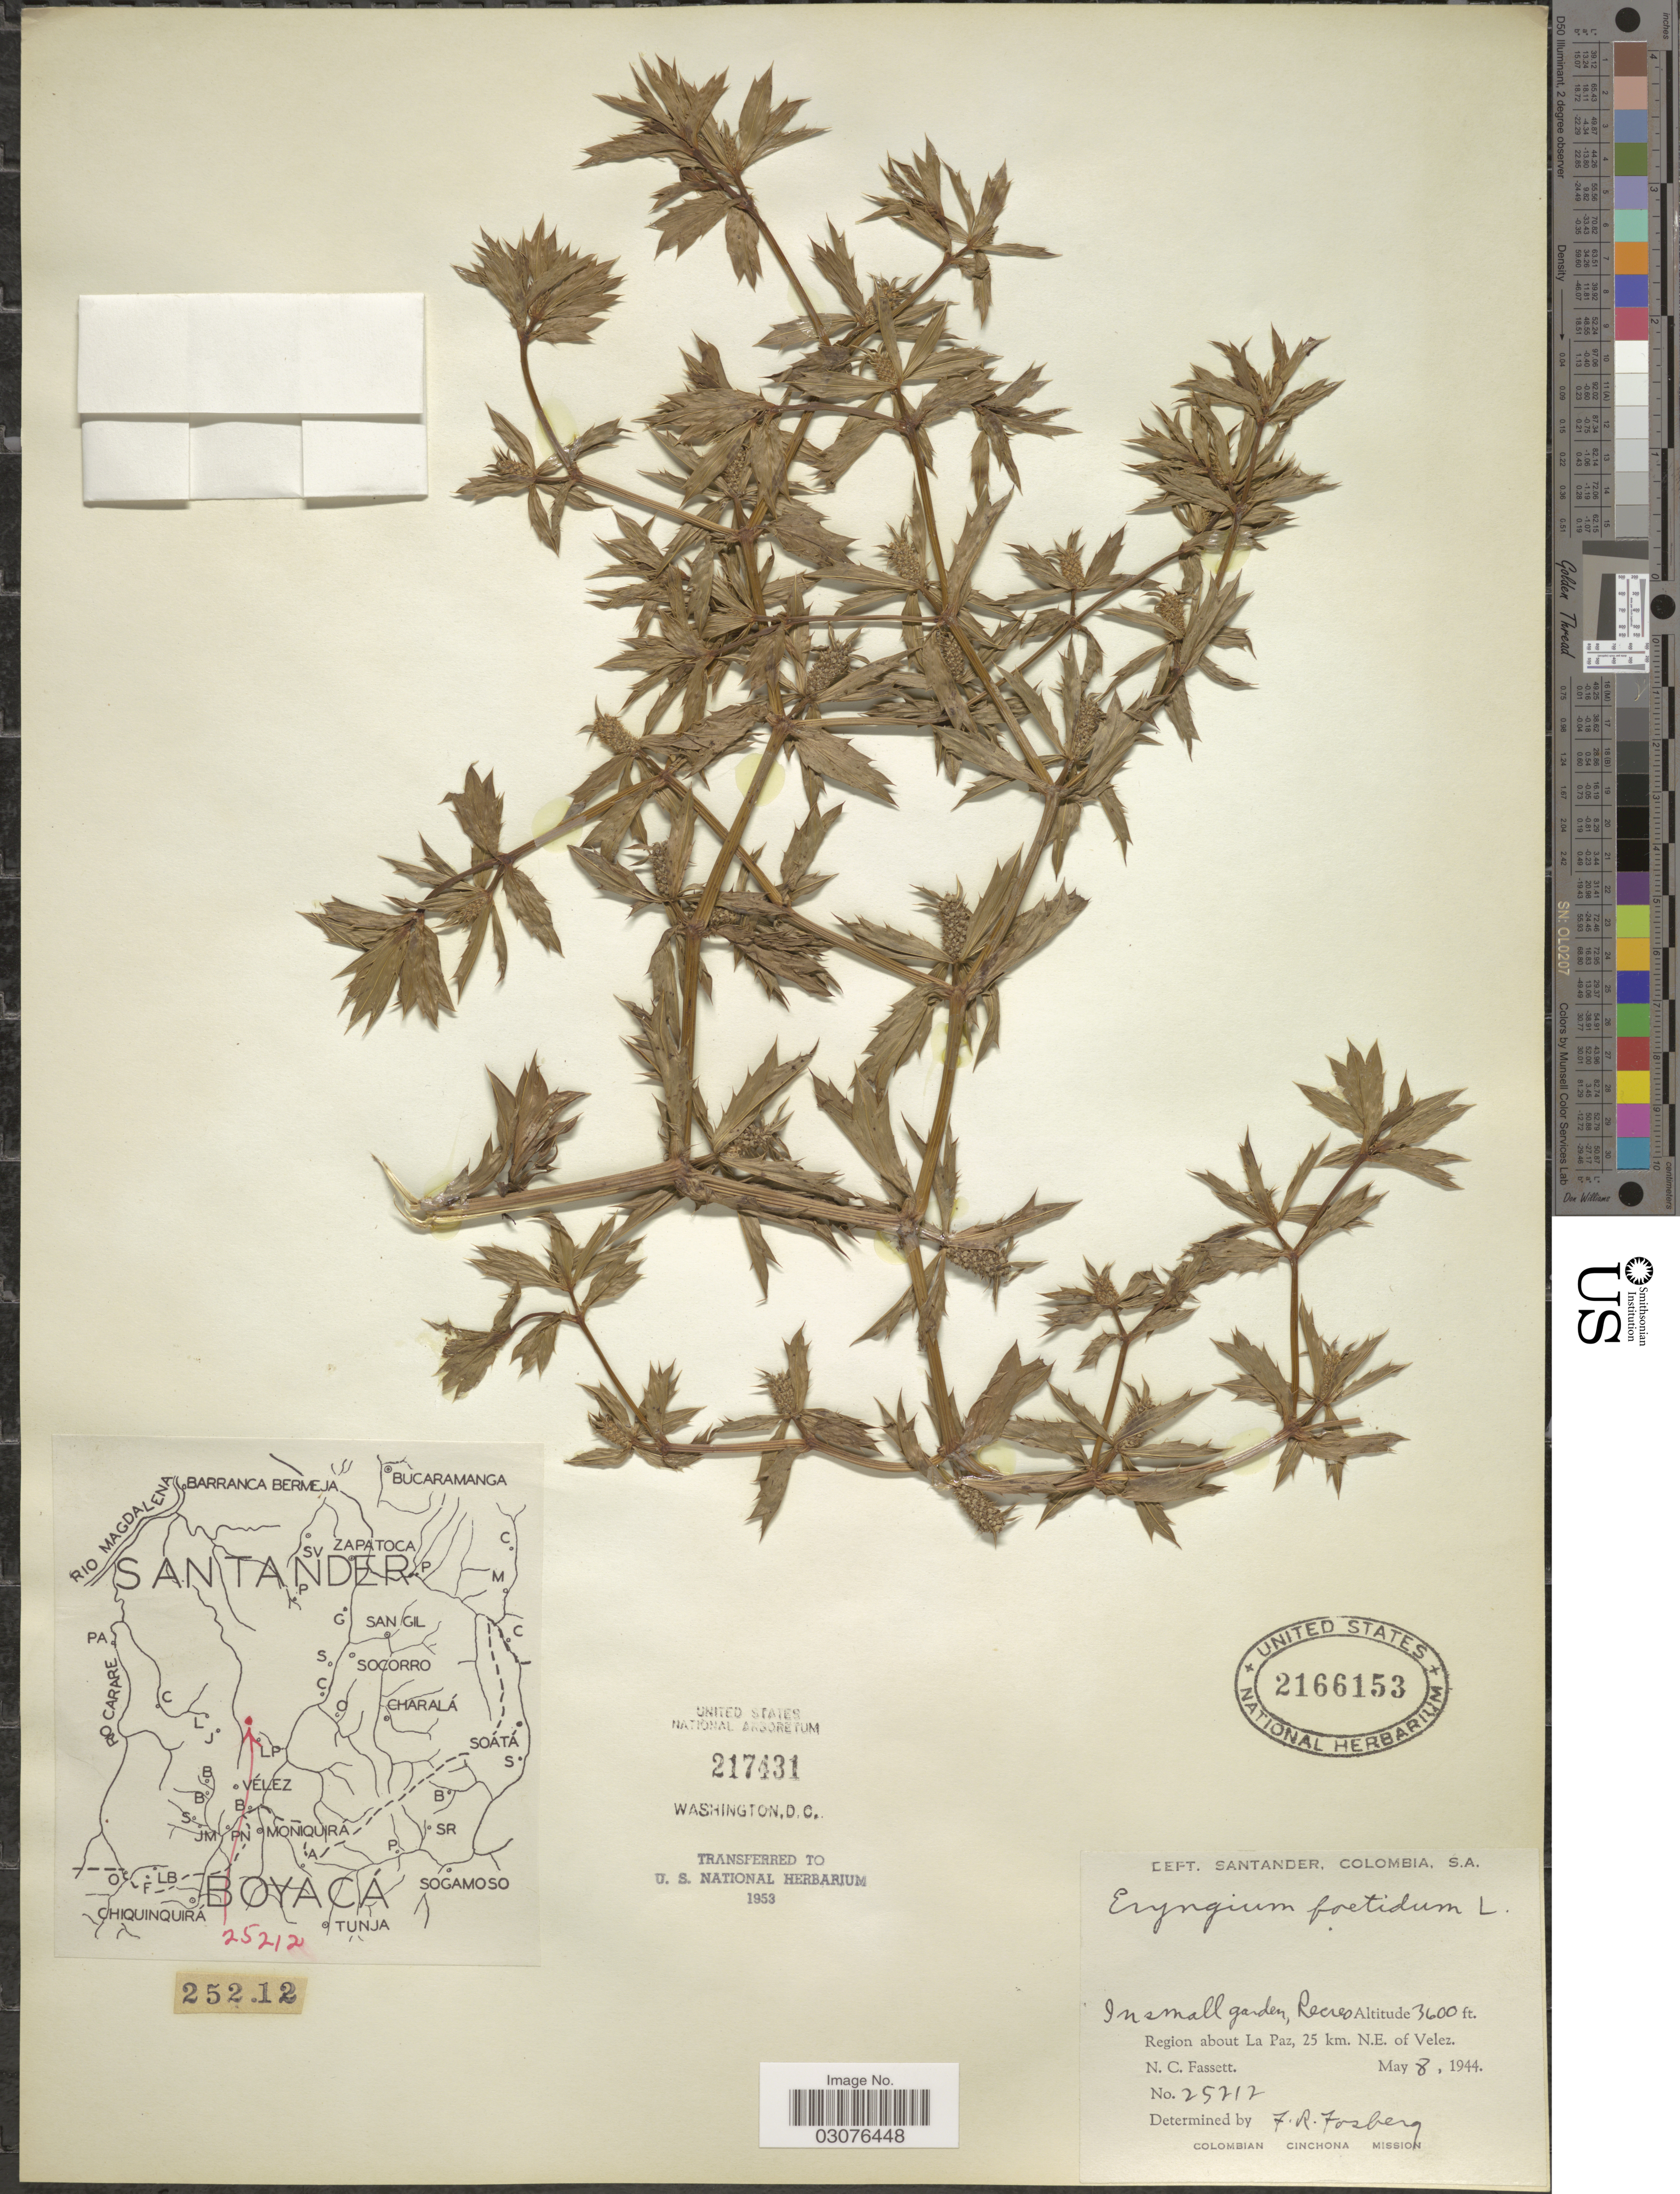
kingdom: Plantae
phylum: Tracheophyta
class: Magnoliopsida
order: Apiales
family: Apiaceae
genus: Eryngium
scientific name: Eryngium foetidum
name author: L.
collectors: N. C. Fassett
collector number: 25212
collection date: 1944-05-08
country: Colombia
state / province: Santander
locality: Dept. Santander. In small garden, Recreo. Region about La Paz, 25 km N.E. of Velez.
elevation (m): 1097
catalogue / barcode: US 2166153